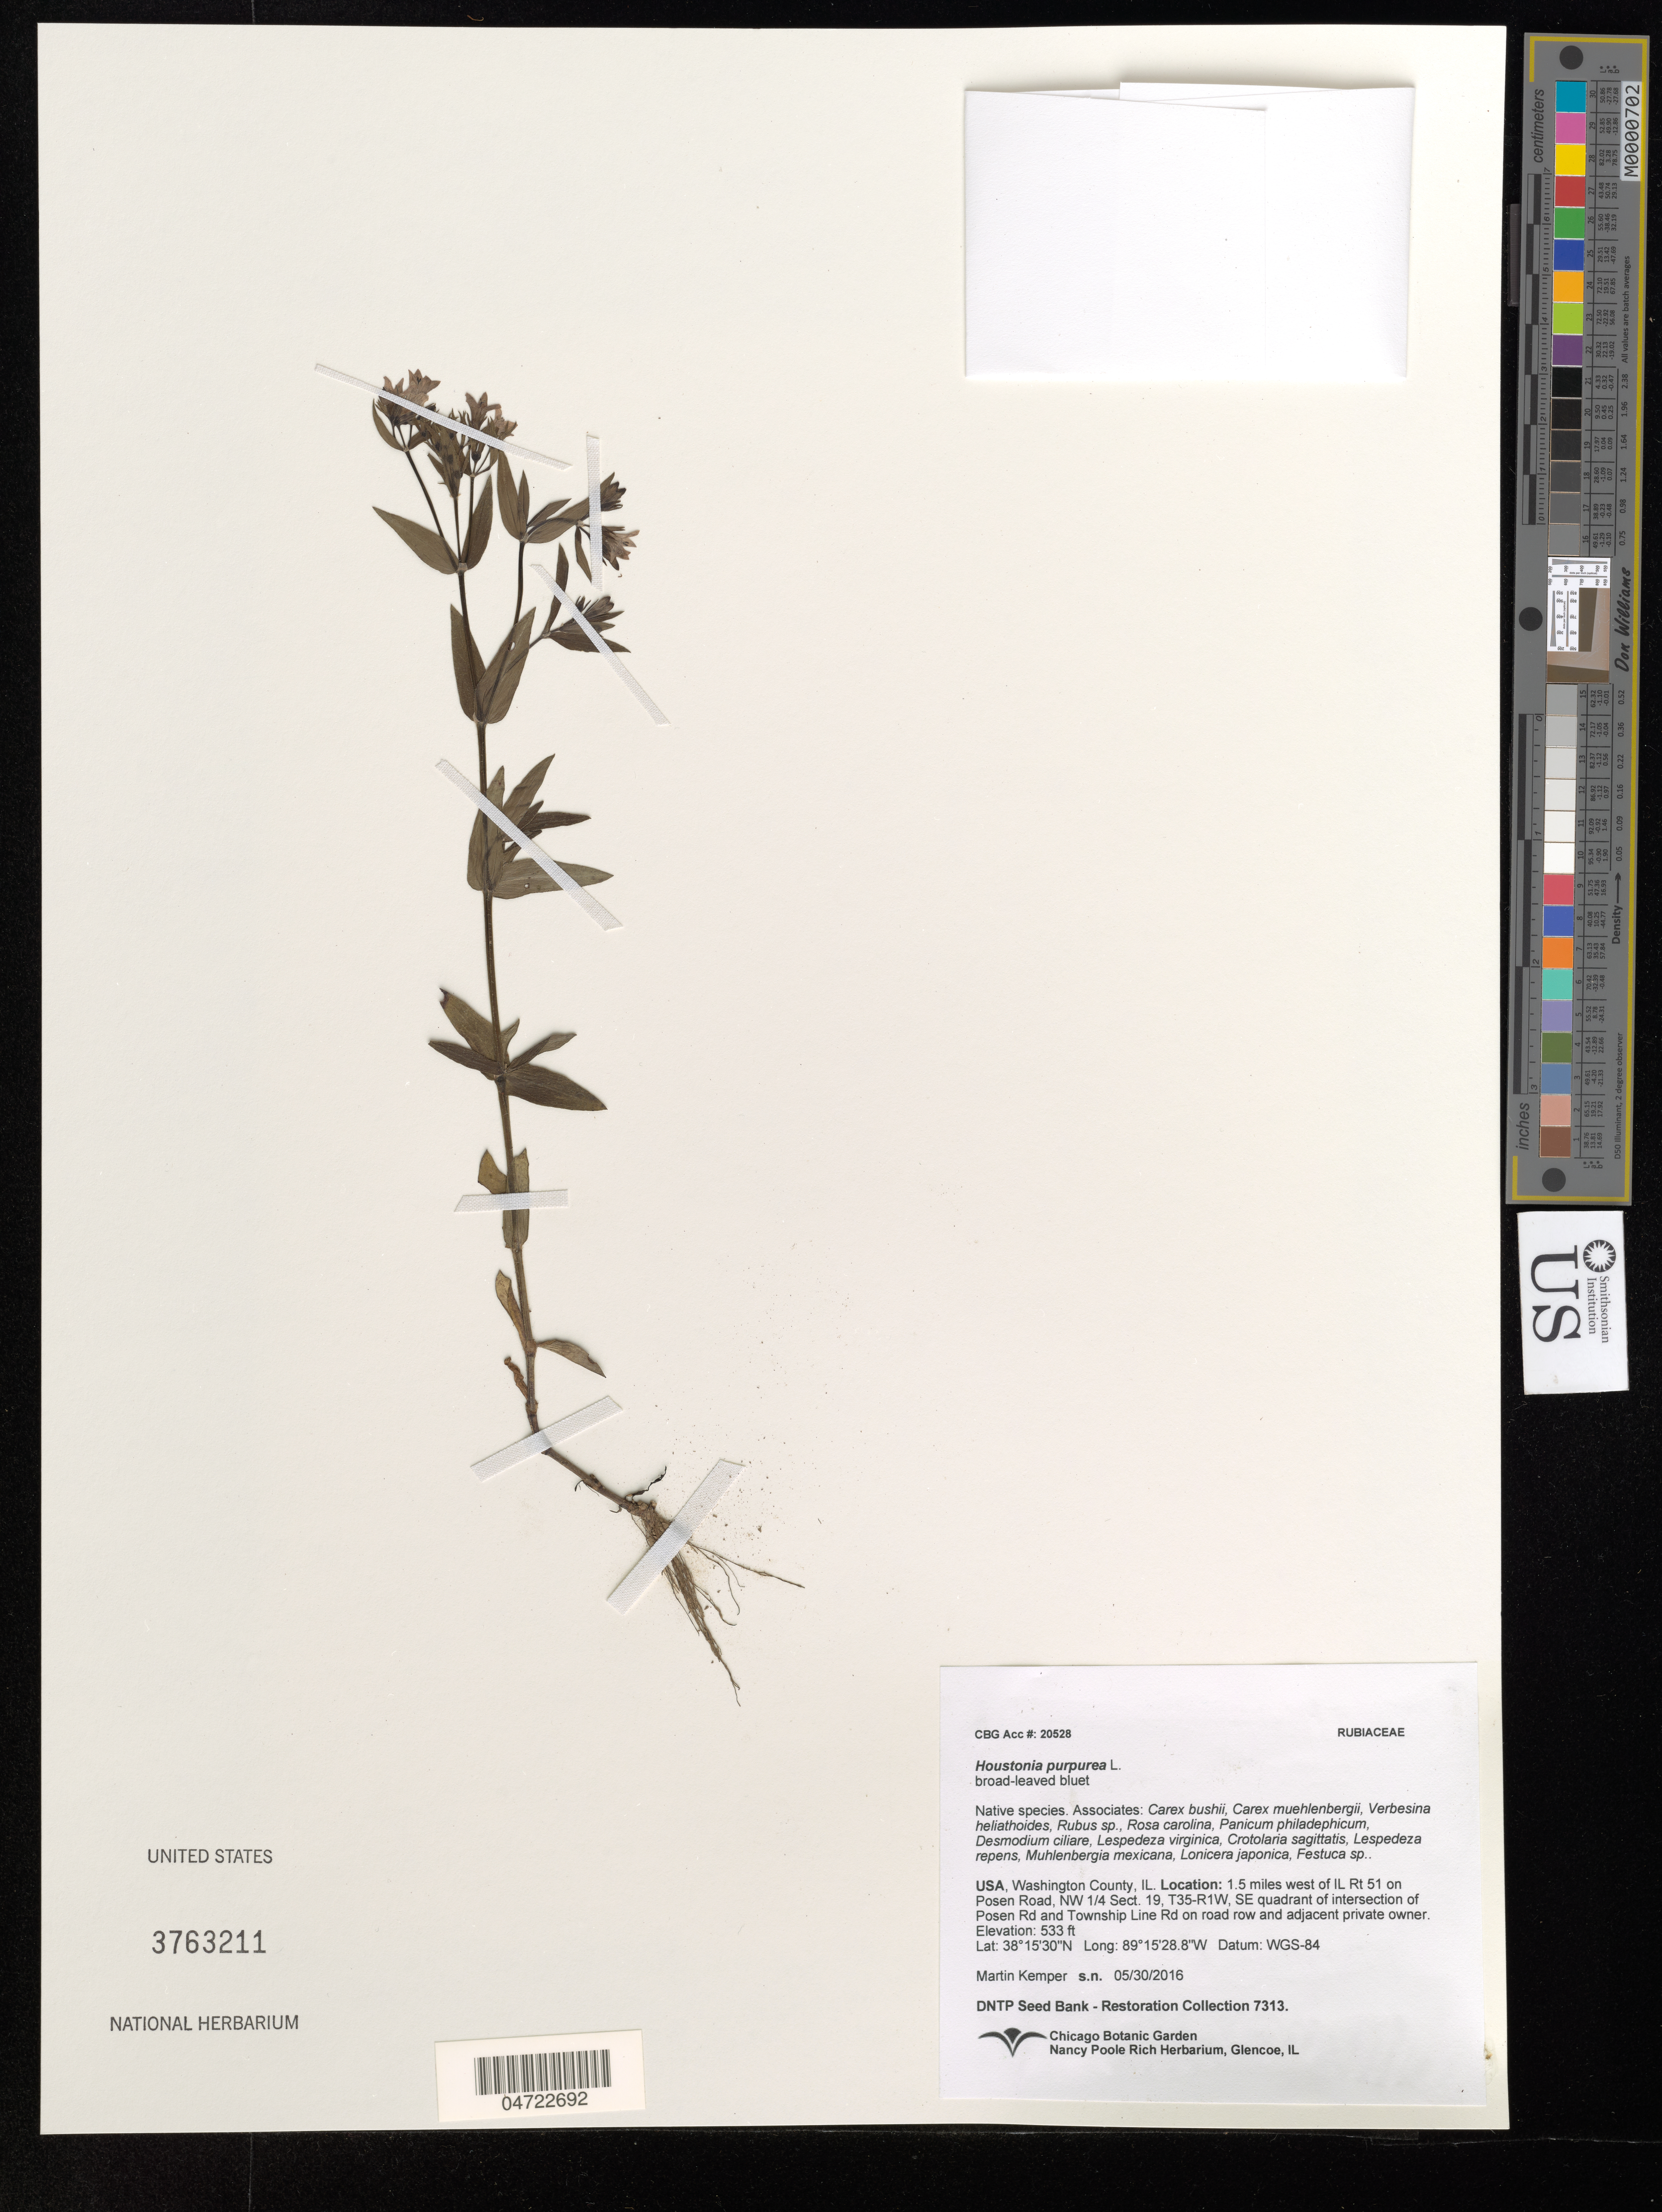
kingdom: Plantae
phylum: Tracheophyta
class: Magnoliopsida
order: Gentianales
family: Rubiaceae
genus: Houstonia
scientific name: Houstonia purpurea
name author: L.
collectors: M. Kemper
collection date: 2016-05-30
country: United States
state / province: Illinois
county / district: Washington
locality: Washington County. 1.5 miles west of IL Rt 51 on Posen Road, NW 1/4 Sect. 19, T35-R1W, SE quadrant of intersection of Posen Rd and Township Line Rd on road row and adjacent private owner.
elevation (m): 162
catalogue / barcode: US 3763211